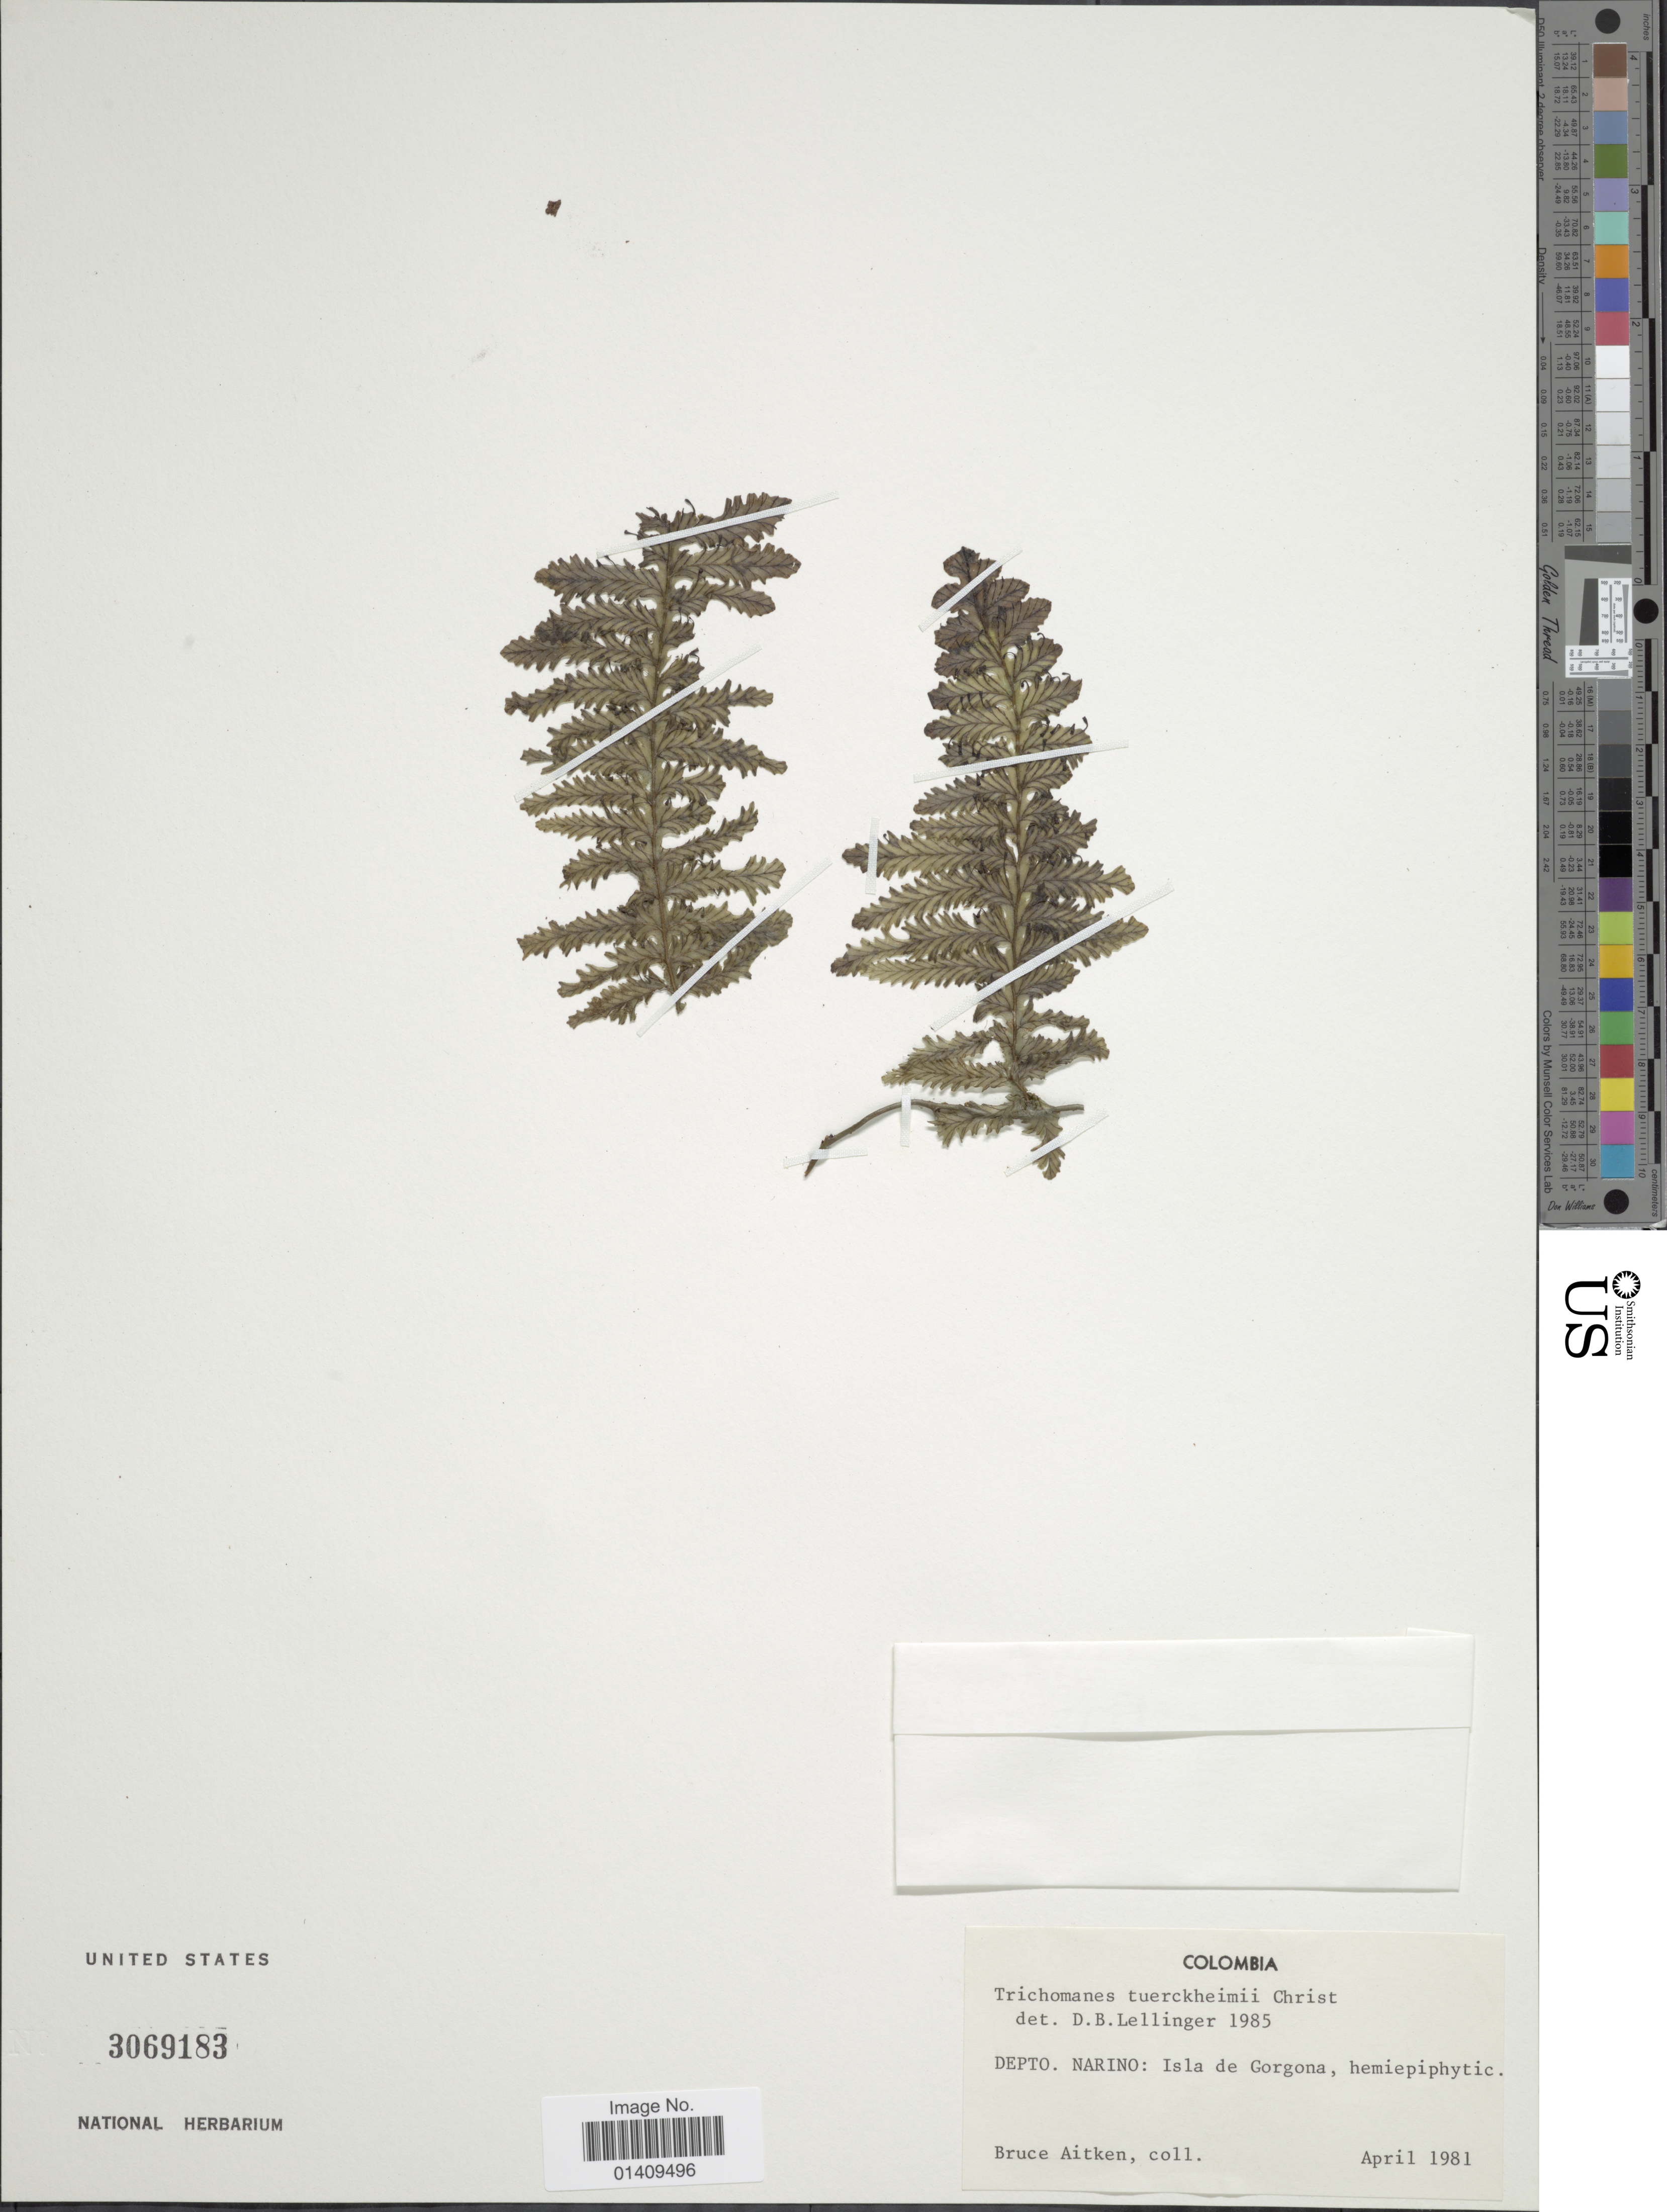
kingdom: Plantae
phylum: Tracheophyta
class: Polypodiopsida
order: Hymenophyllales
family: Hymenophyllaceae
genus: Trichomanes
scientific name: Trichomanes tuerckheimii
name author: Christ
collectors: B. Aitken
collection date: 1981-04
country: Colombia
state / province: Nariño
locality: Depto. Narino: Isla de Gorgona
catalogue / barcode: US 3069183